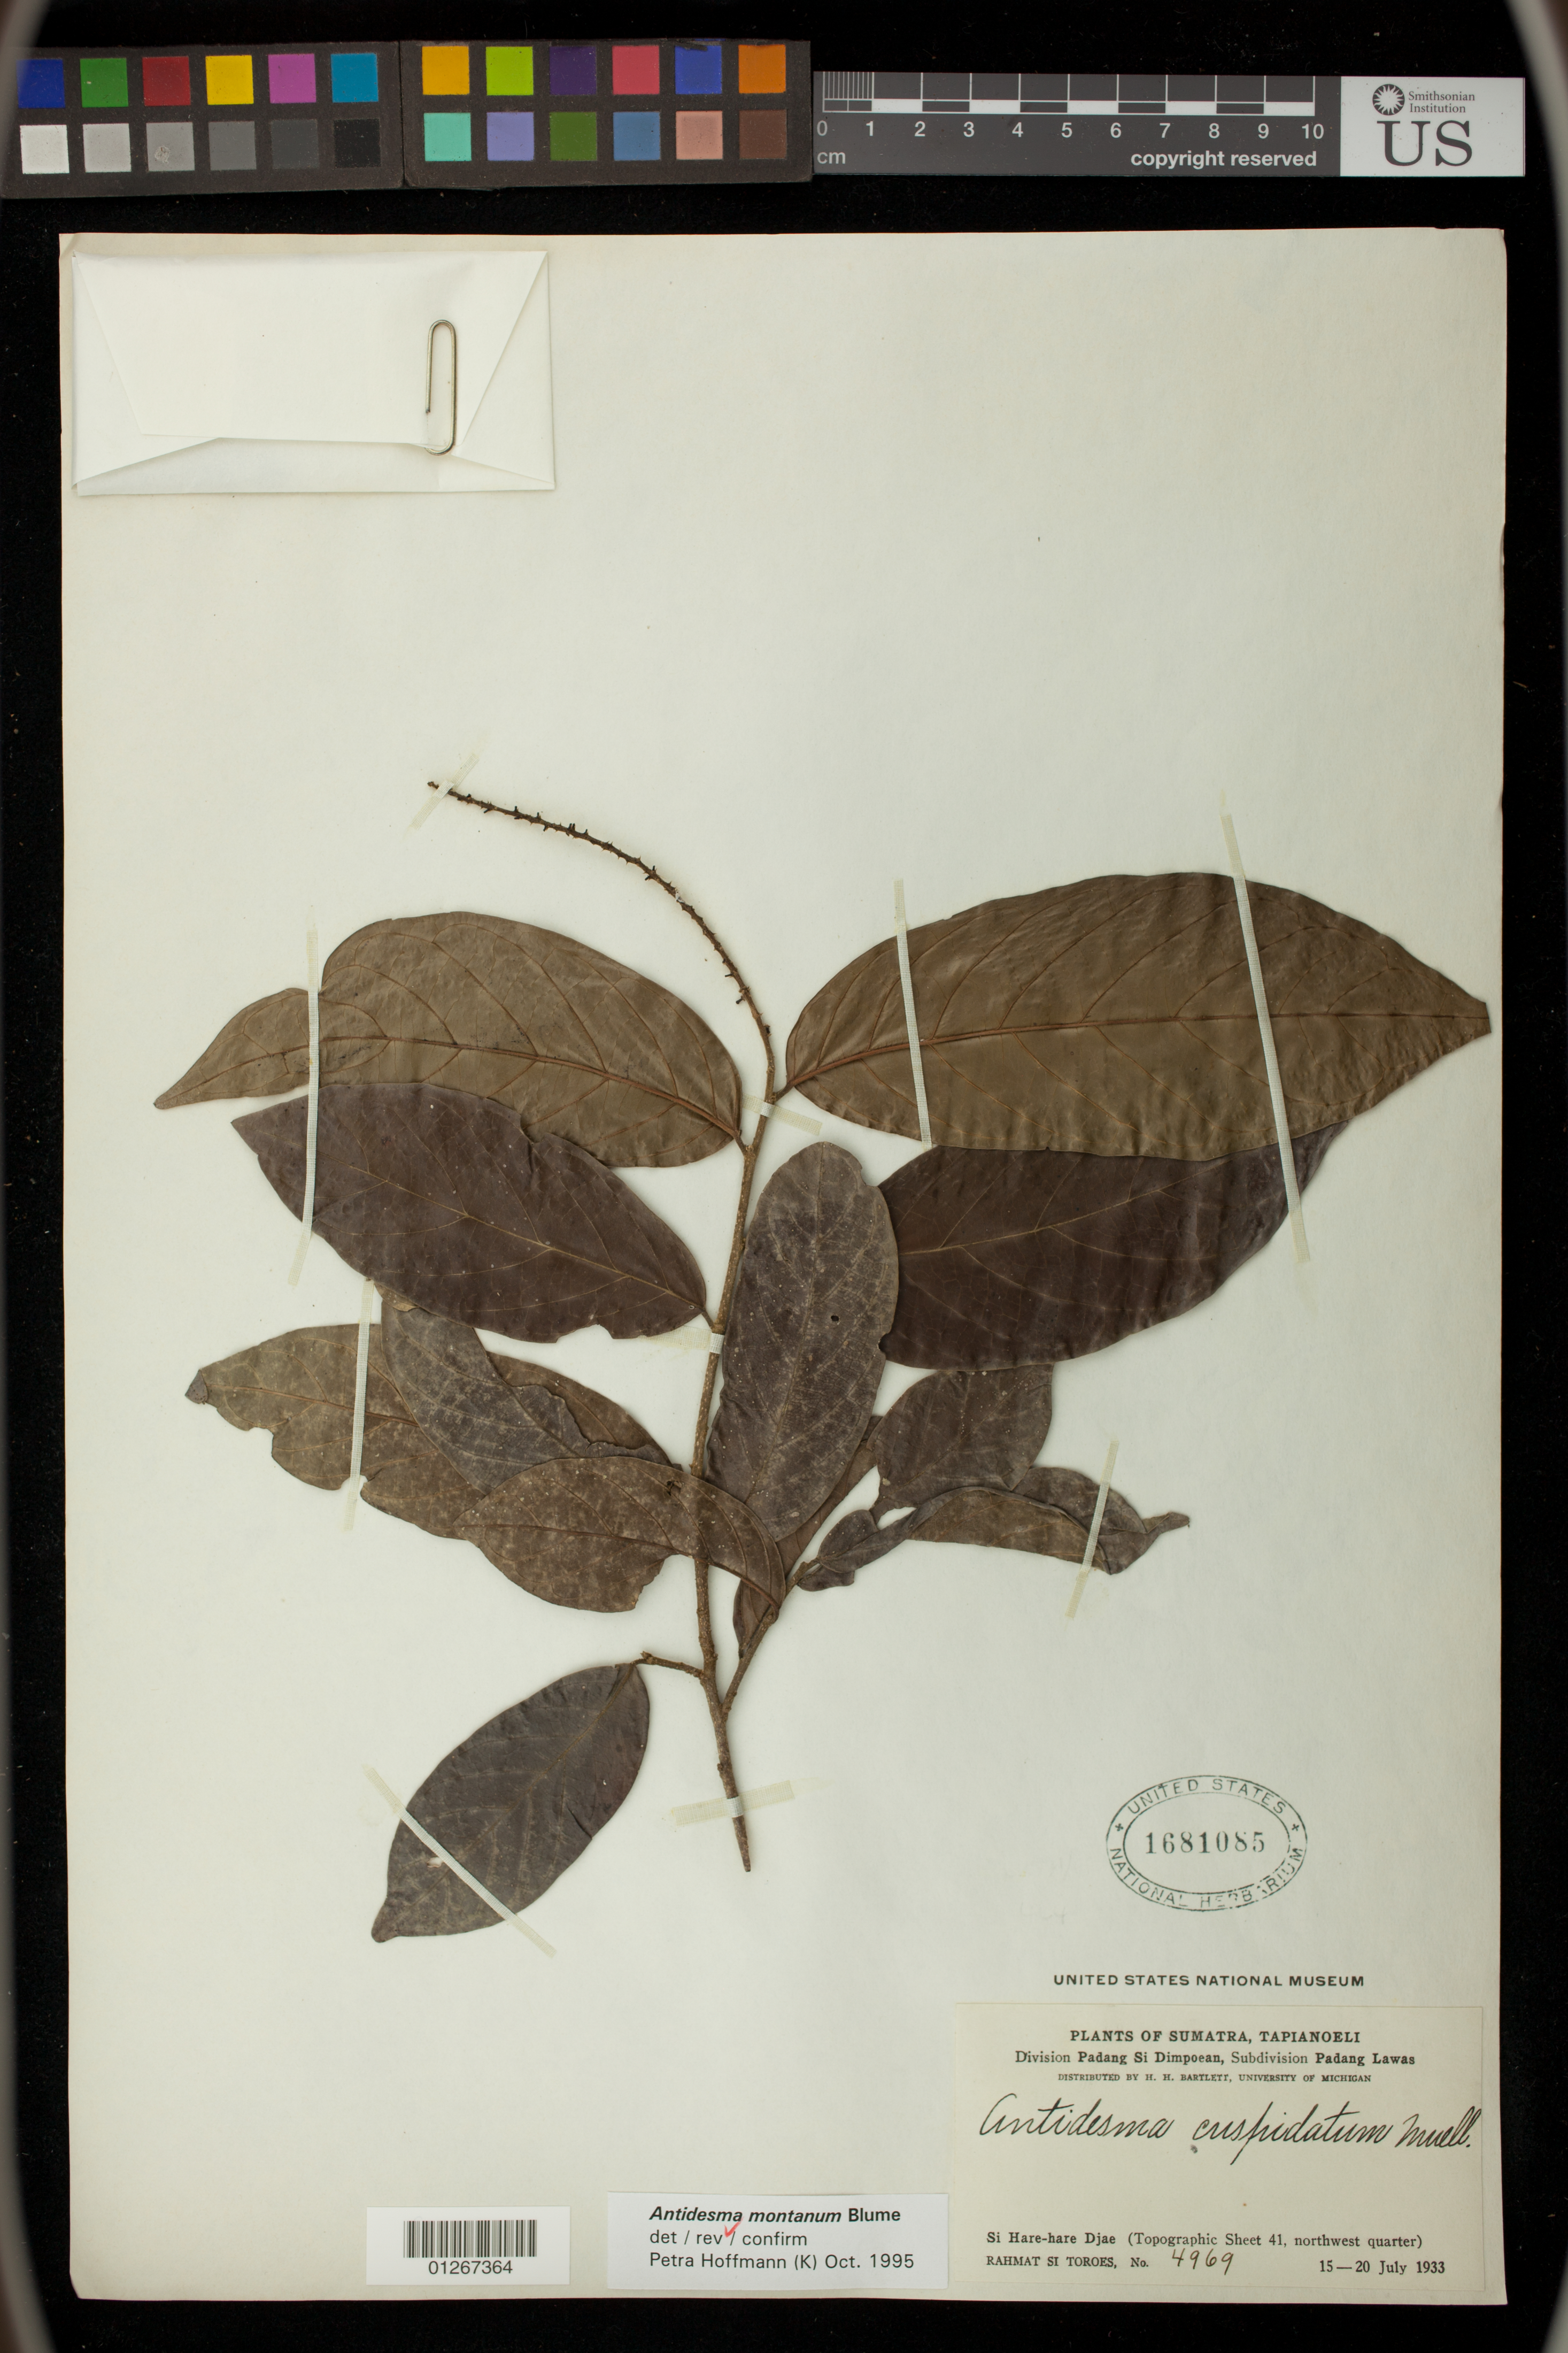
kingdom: Plantae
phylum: Tracheophyta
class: Magnoliopsida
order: Malpighiales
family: Phyllanthaceae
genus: Antidesma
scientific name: Antidesma montanum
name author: Blume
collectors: Rahmat Si Boeea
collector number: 4969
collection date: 1933-07-15/1933-07-20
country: Indonesia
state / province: Sumatra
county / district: Sumatera Utara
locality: Sumatra, Tapianoelli.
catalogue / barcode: US 1681085